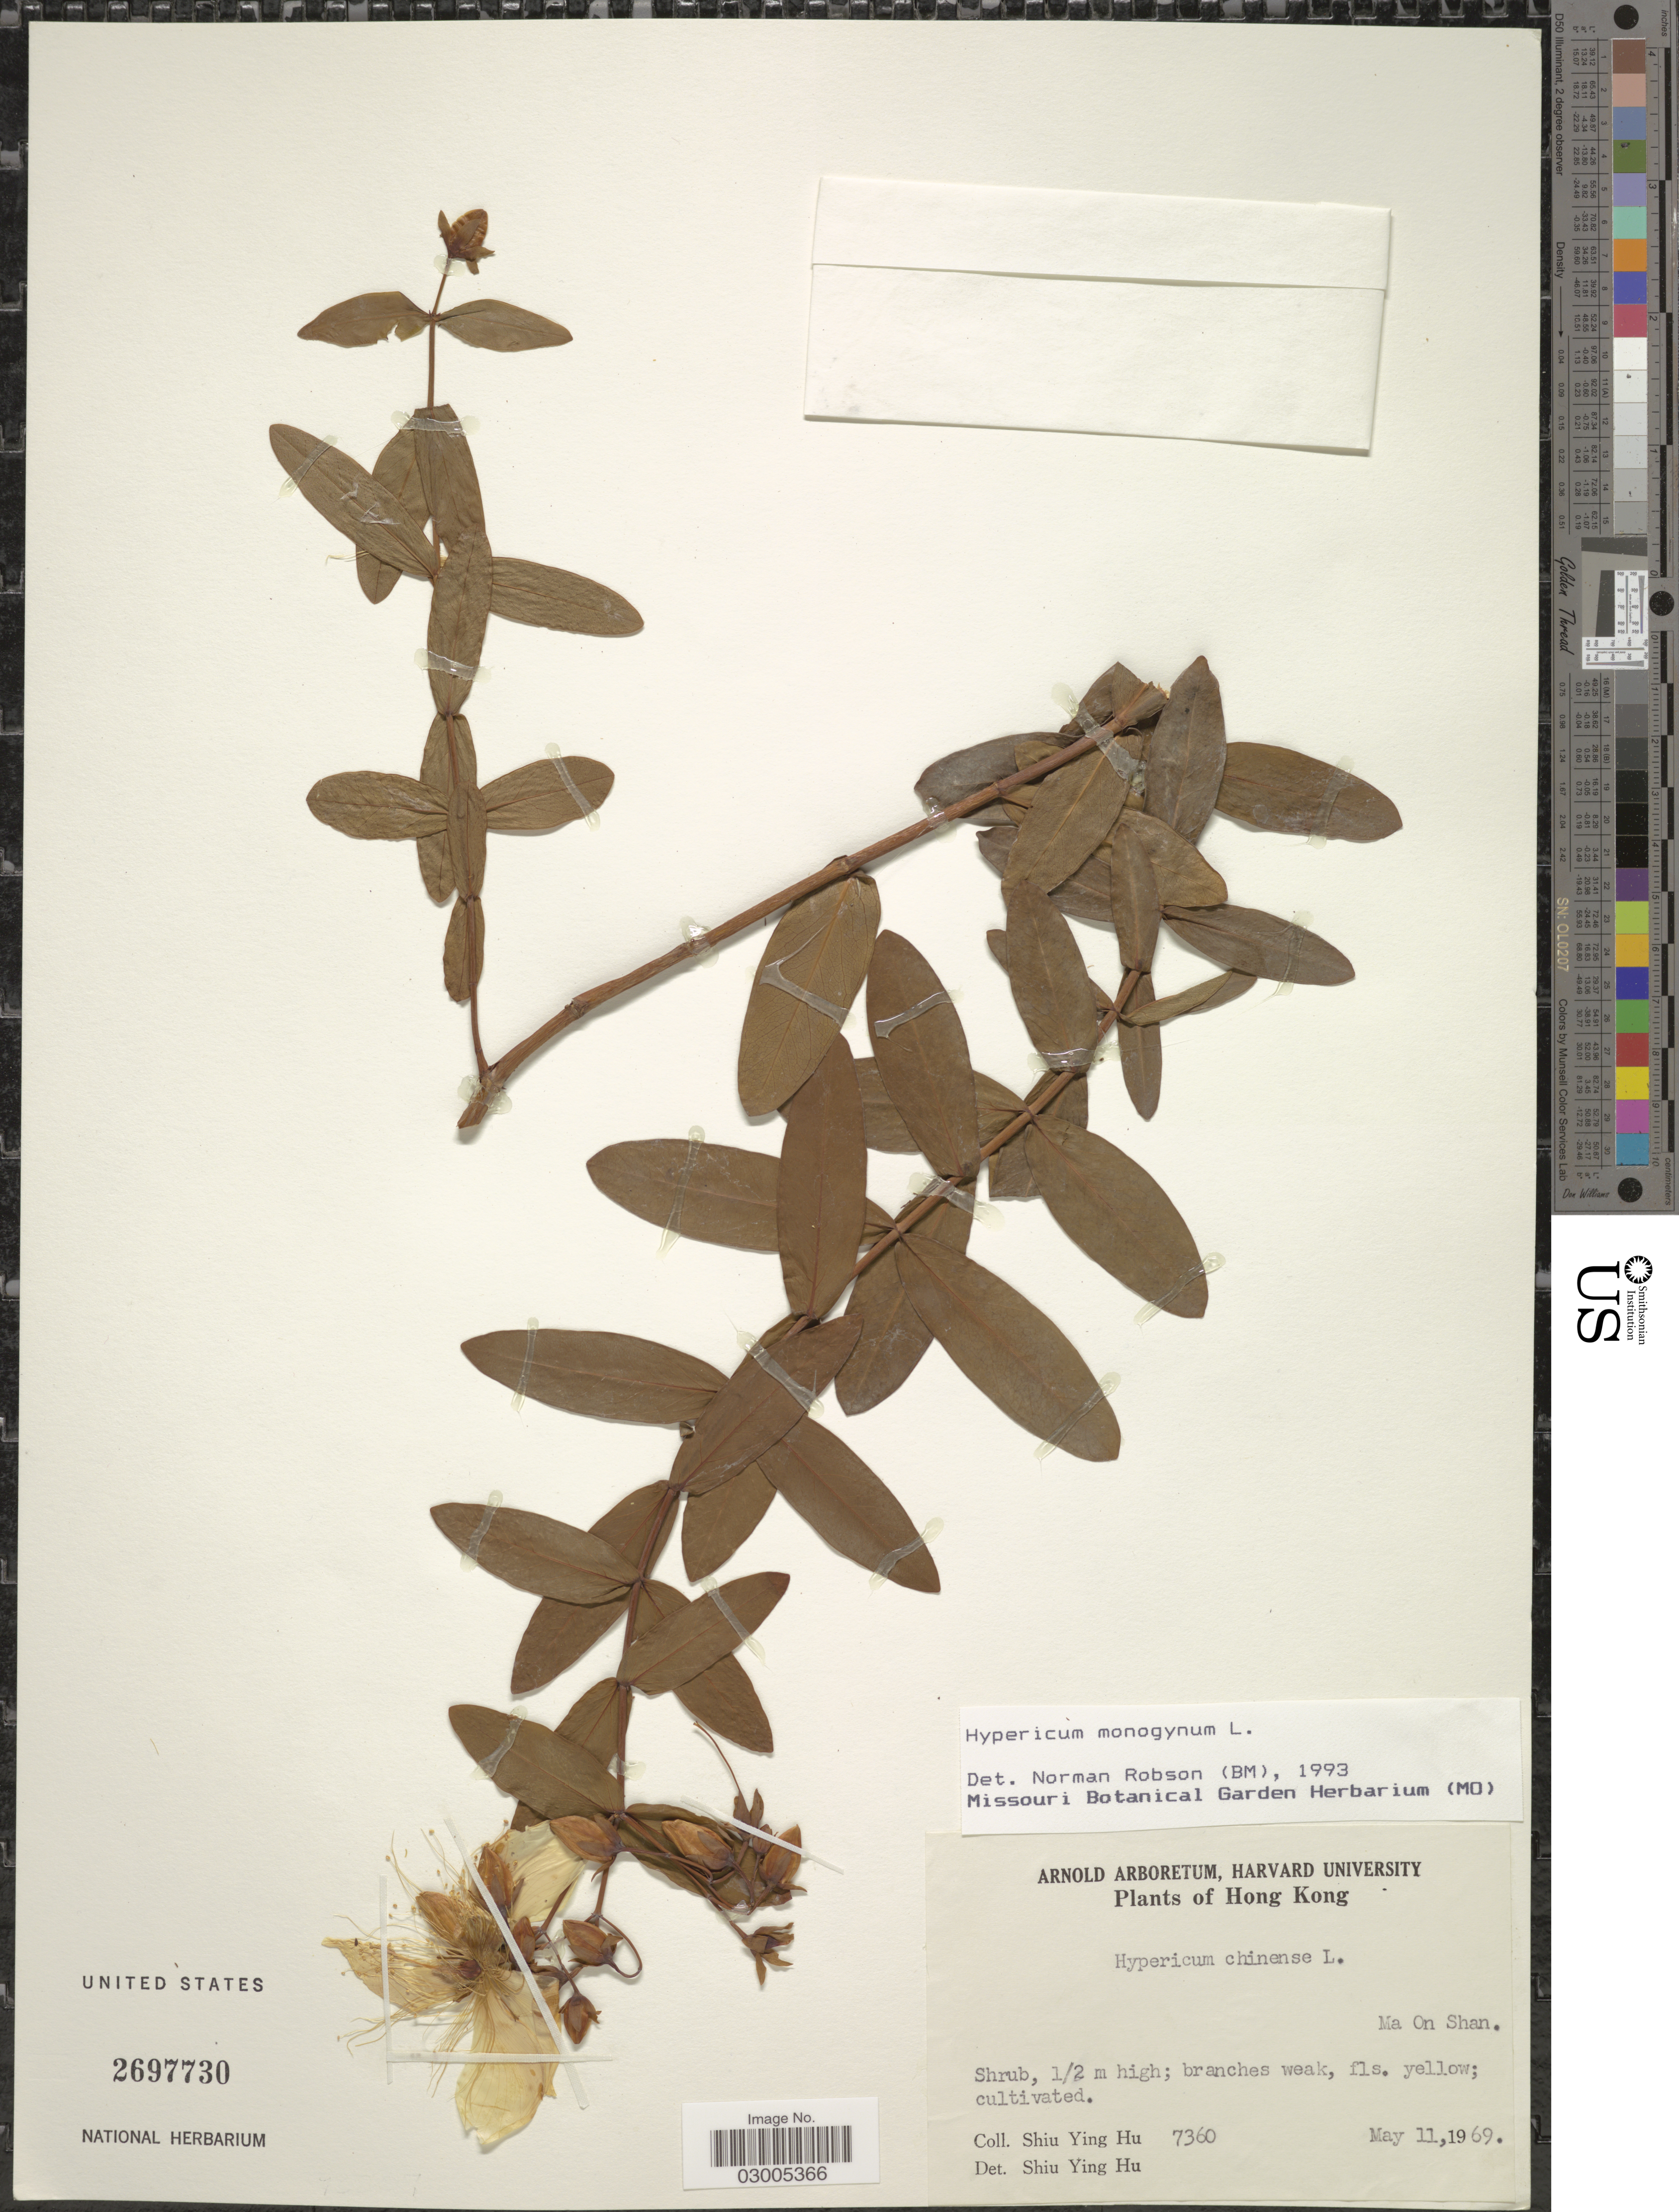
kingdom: Plantae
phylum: Tracheophyta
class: Magnoliopsida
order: Malpighiales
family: Hypericaceae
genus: Hypericum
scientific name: Hypericum monogynum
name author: L.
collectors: S. Y. Hu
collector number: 7360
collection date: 1969-05-11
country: China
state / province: Hong Kong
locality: Ma On Shan.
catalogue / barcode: US 2697730